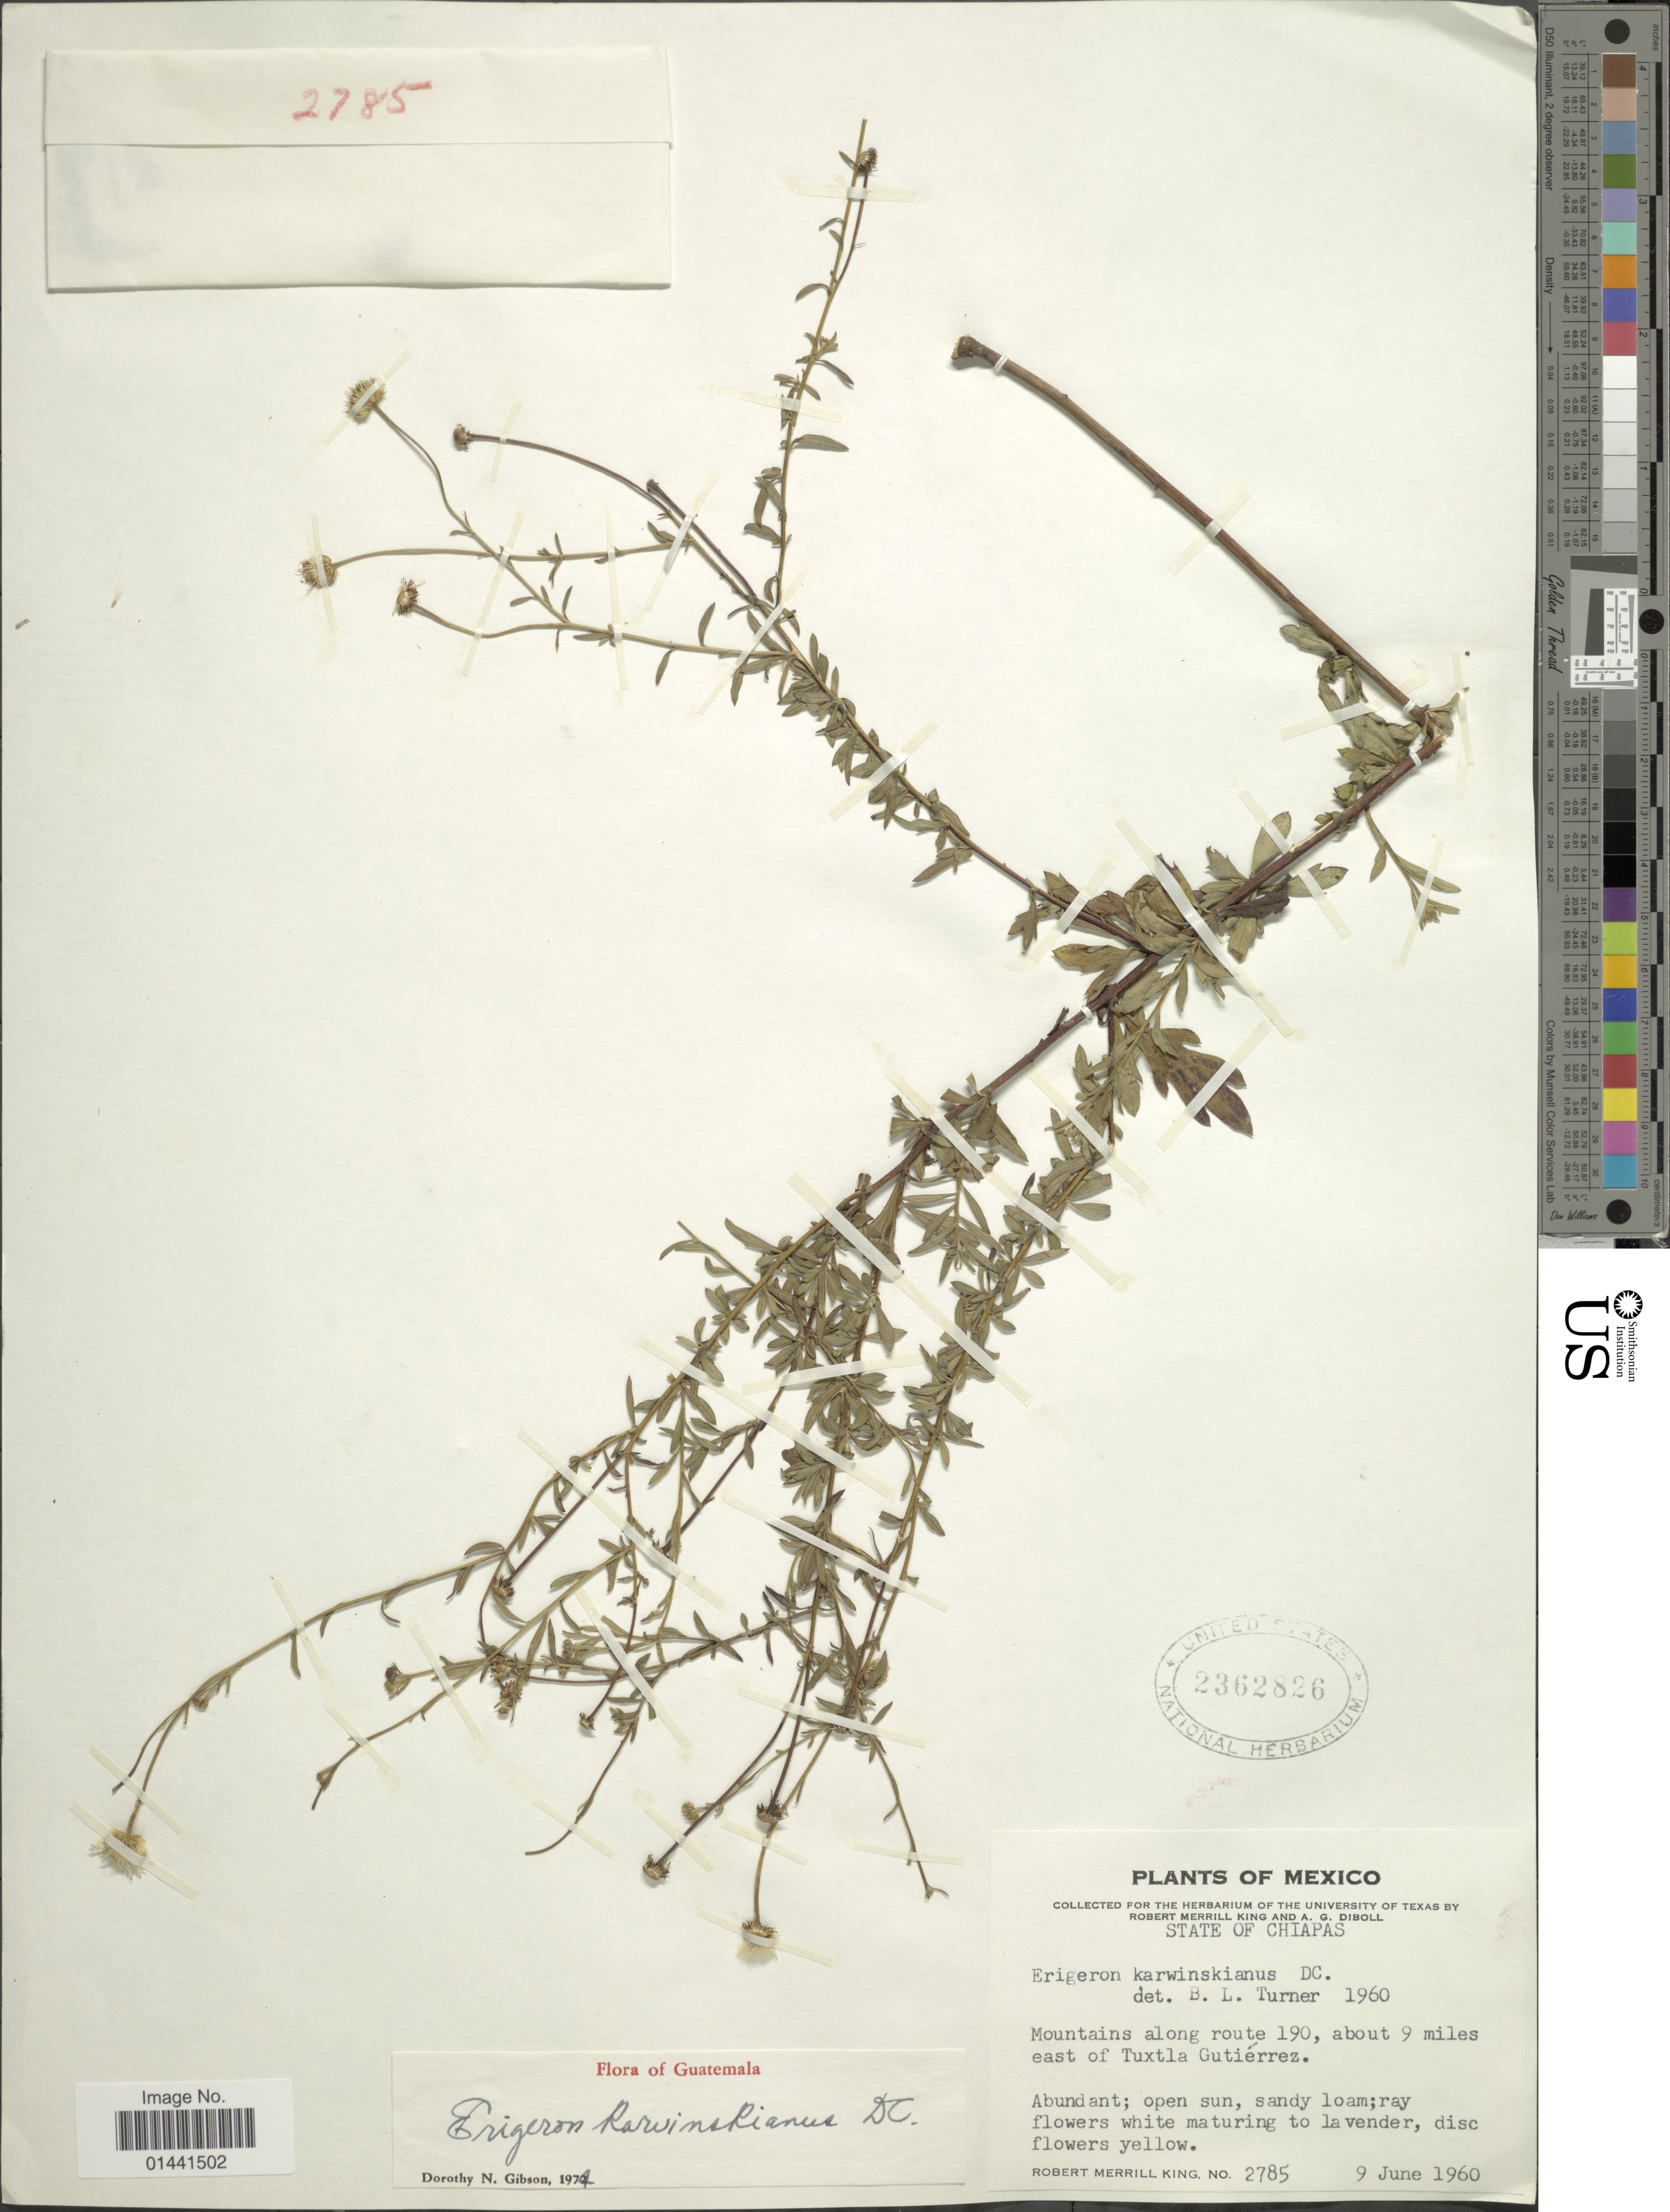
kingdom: Plantae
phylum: Tracheophyta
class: Magnoliopsida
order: Asterales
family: Asteraceae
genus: Erigeron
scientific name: Erigeron karvinskianus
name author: DC.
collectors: R. M. King & A. Diboll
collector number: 2785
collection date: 1960-06-09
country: Mexico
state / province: Chiapas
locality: Mountains along route 190, about 9 miles east of Tuxtla Gutiérrez, open sandy loam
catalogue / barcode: US 2362826